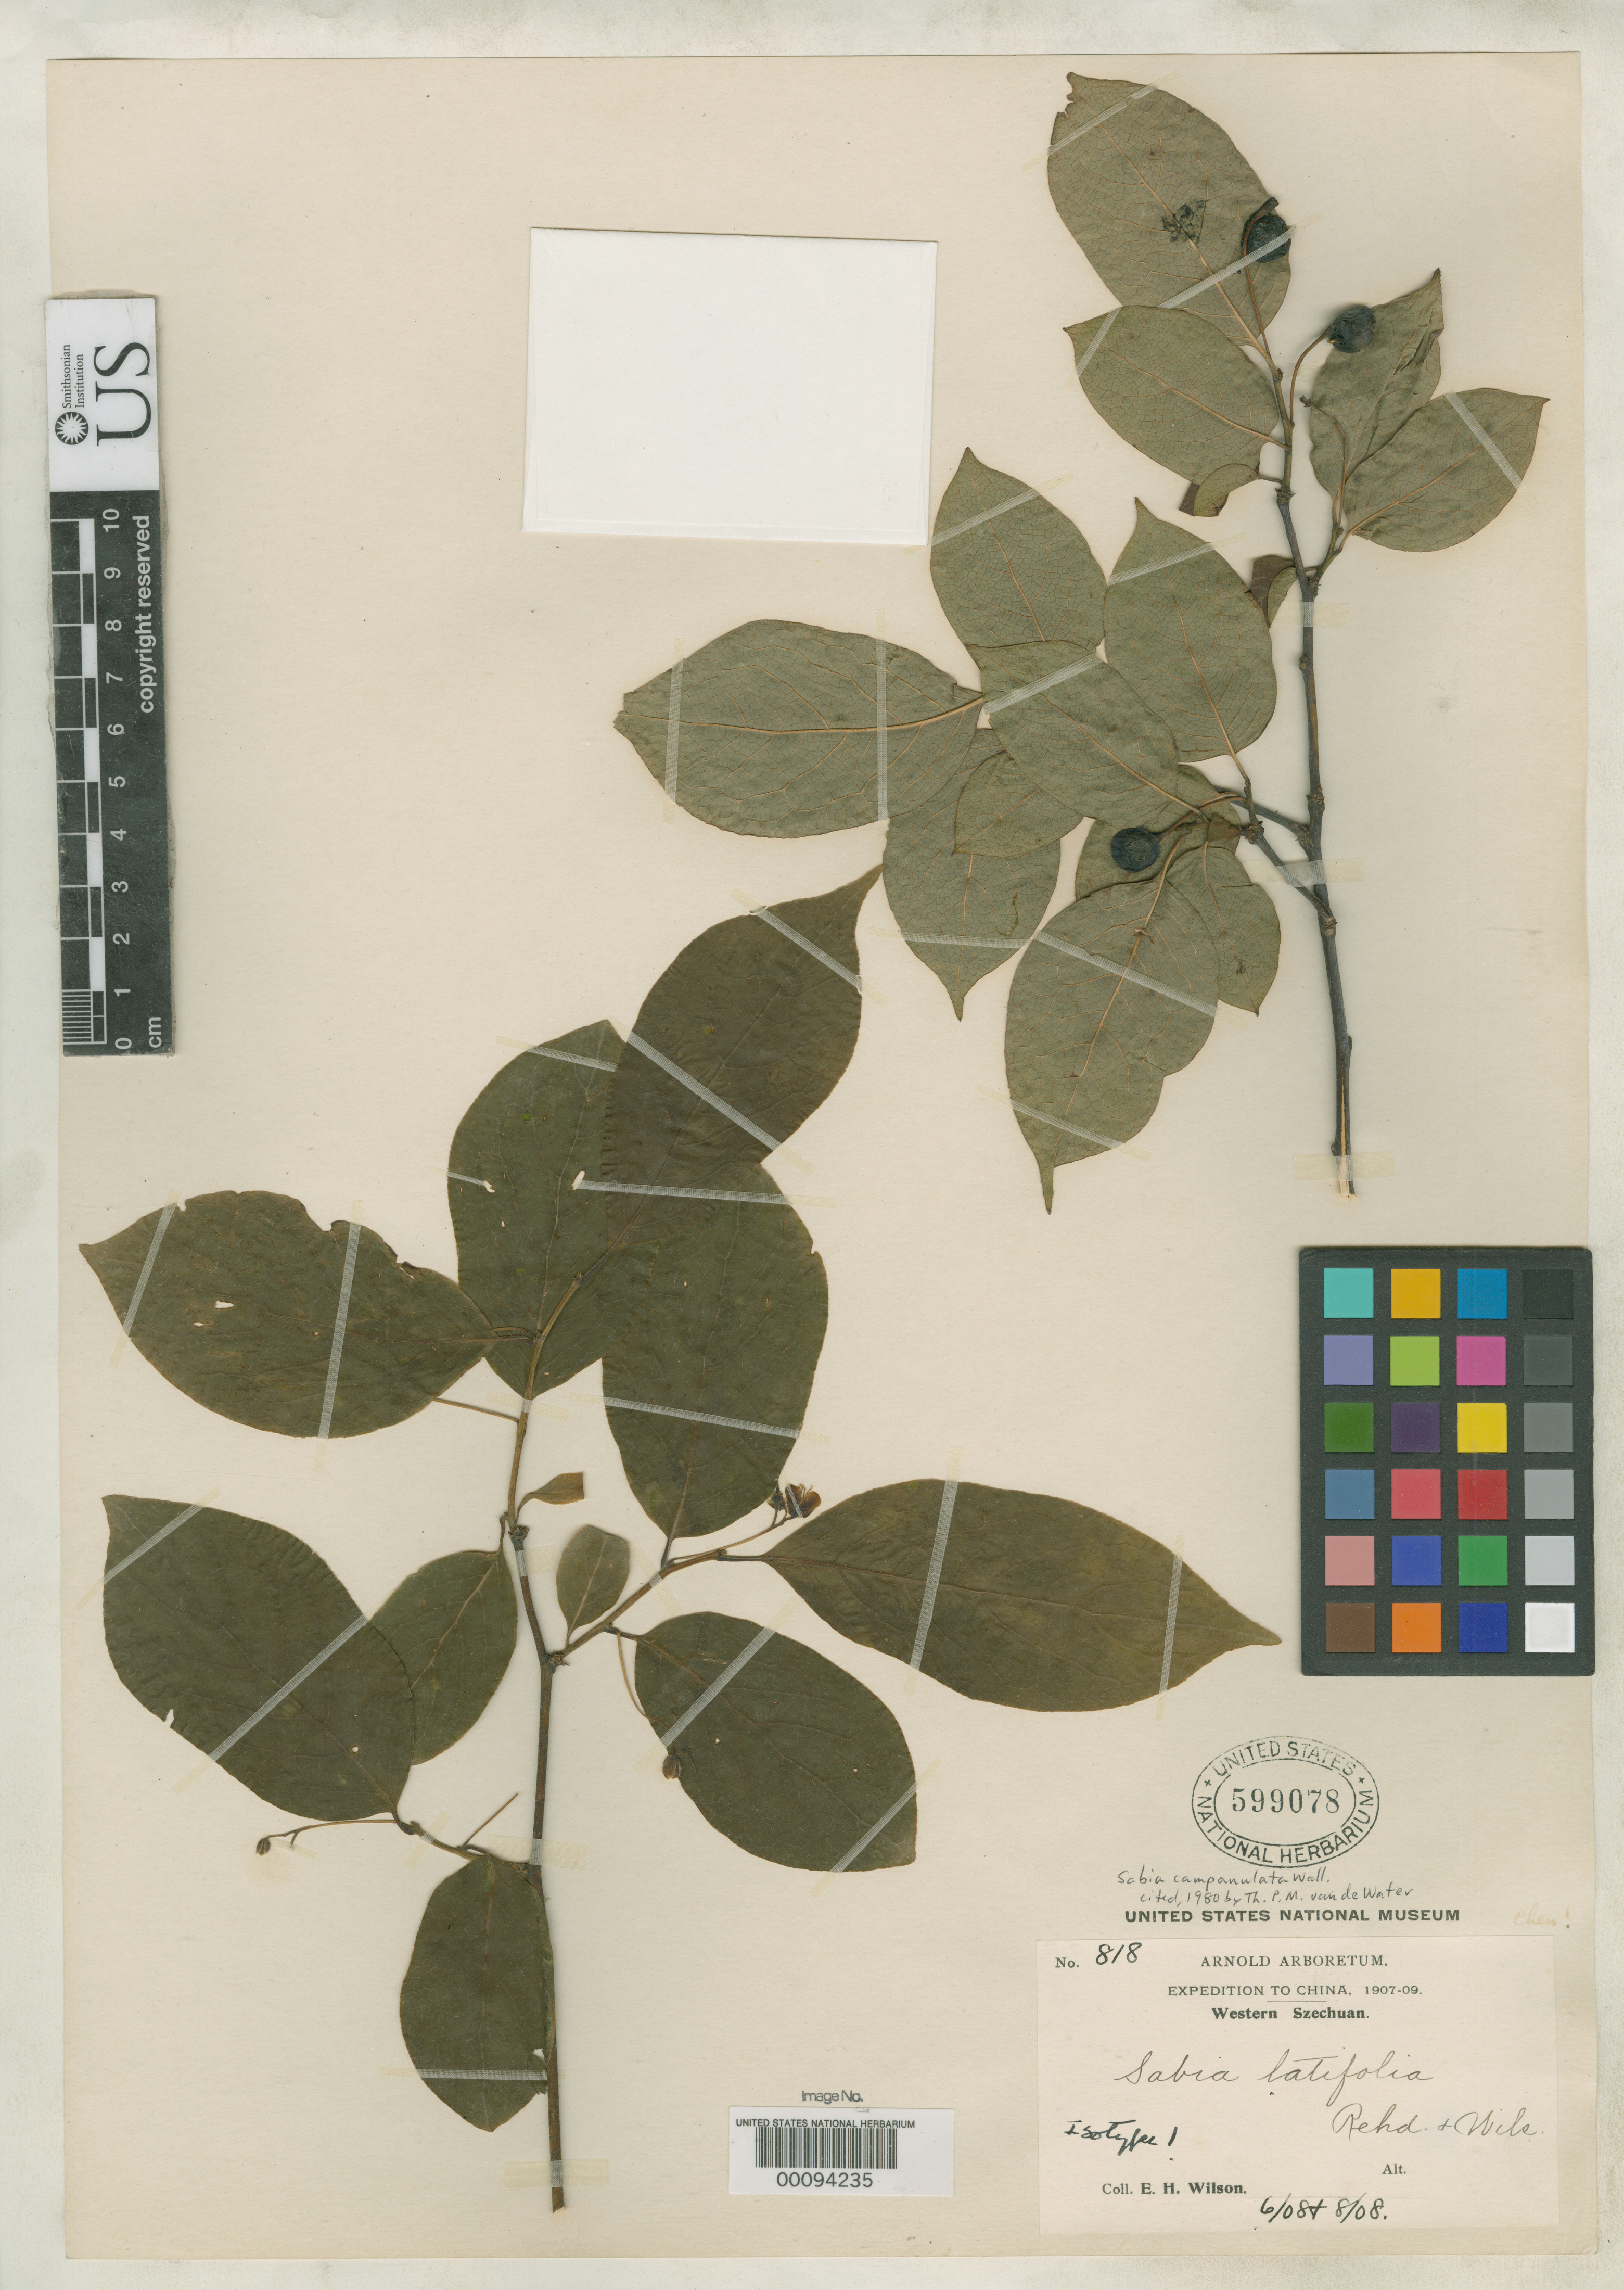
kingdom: Plantae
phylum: Tracheophyta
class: Magnoliopsida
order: Proteales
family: Sabiaceae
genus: Sabia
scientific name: Sabia latifolia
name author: Rehder & E.H. Wilson in Sarg.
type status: Isotype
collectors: E. H. Wilson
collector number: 818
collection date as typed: Jun 1908 to -- Aug 1908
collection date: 1908-06/1908-08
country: China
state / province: Sichuan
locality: Wa-shan.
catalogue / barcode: US 599078